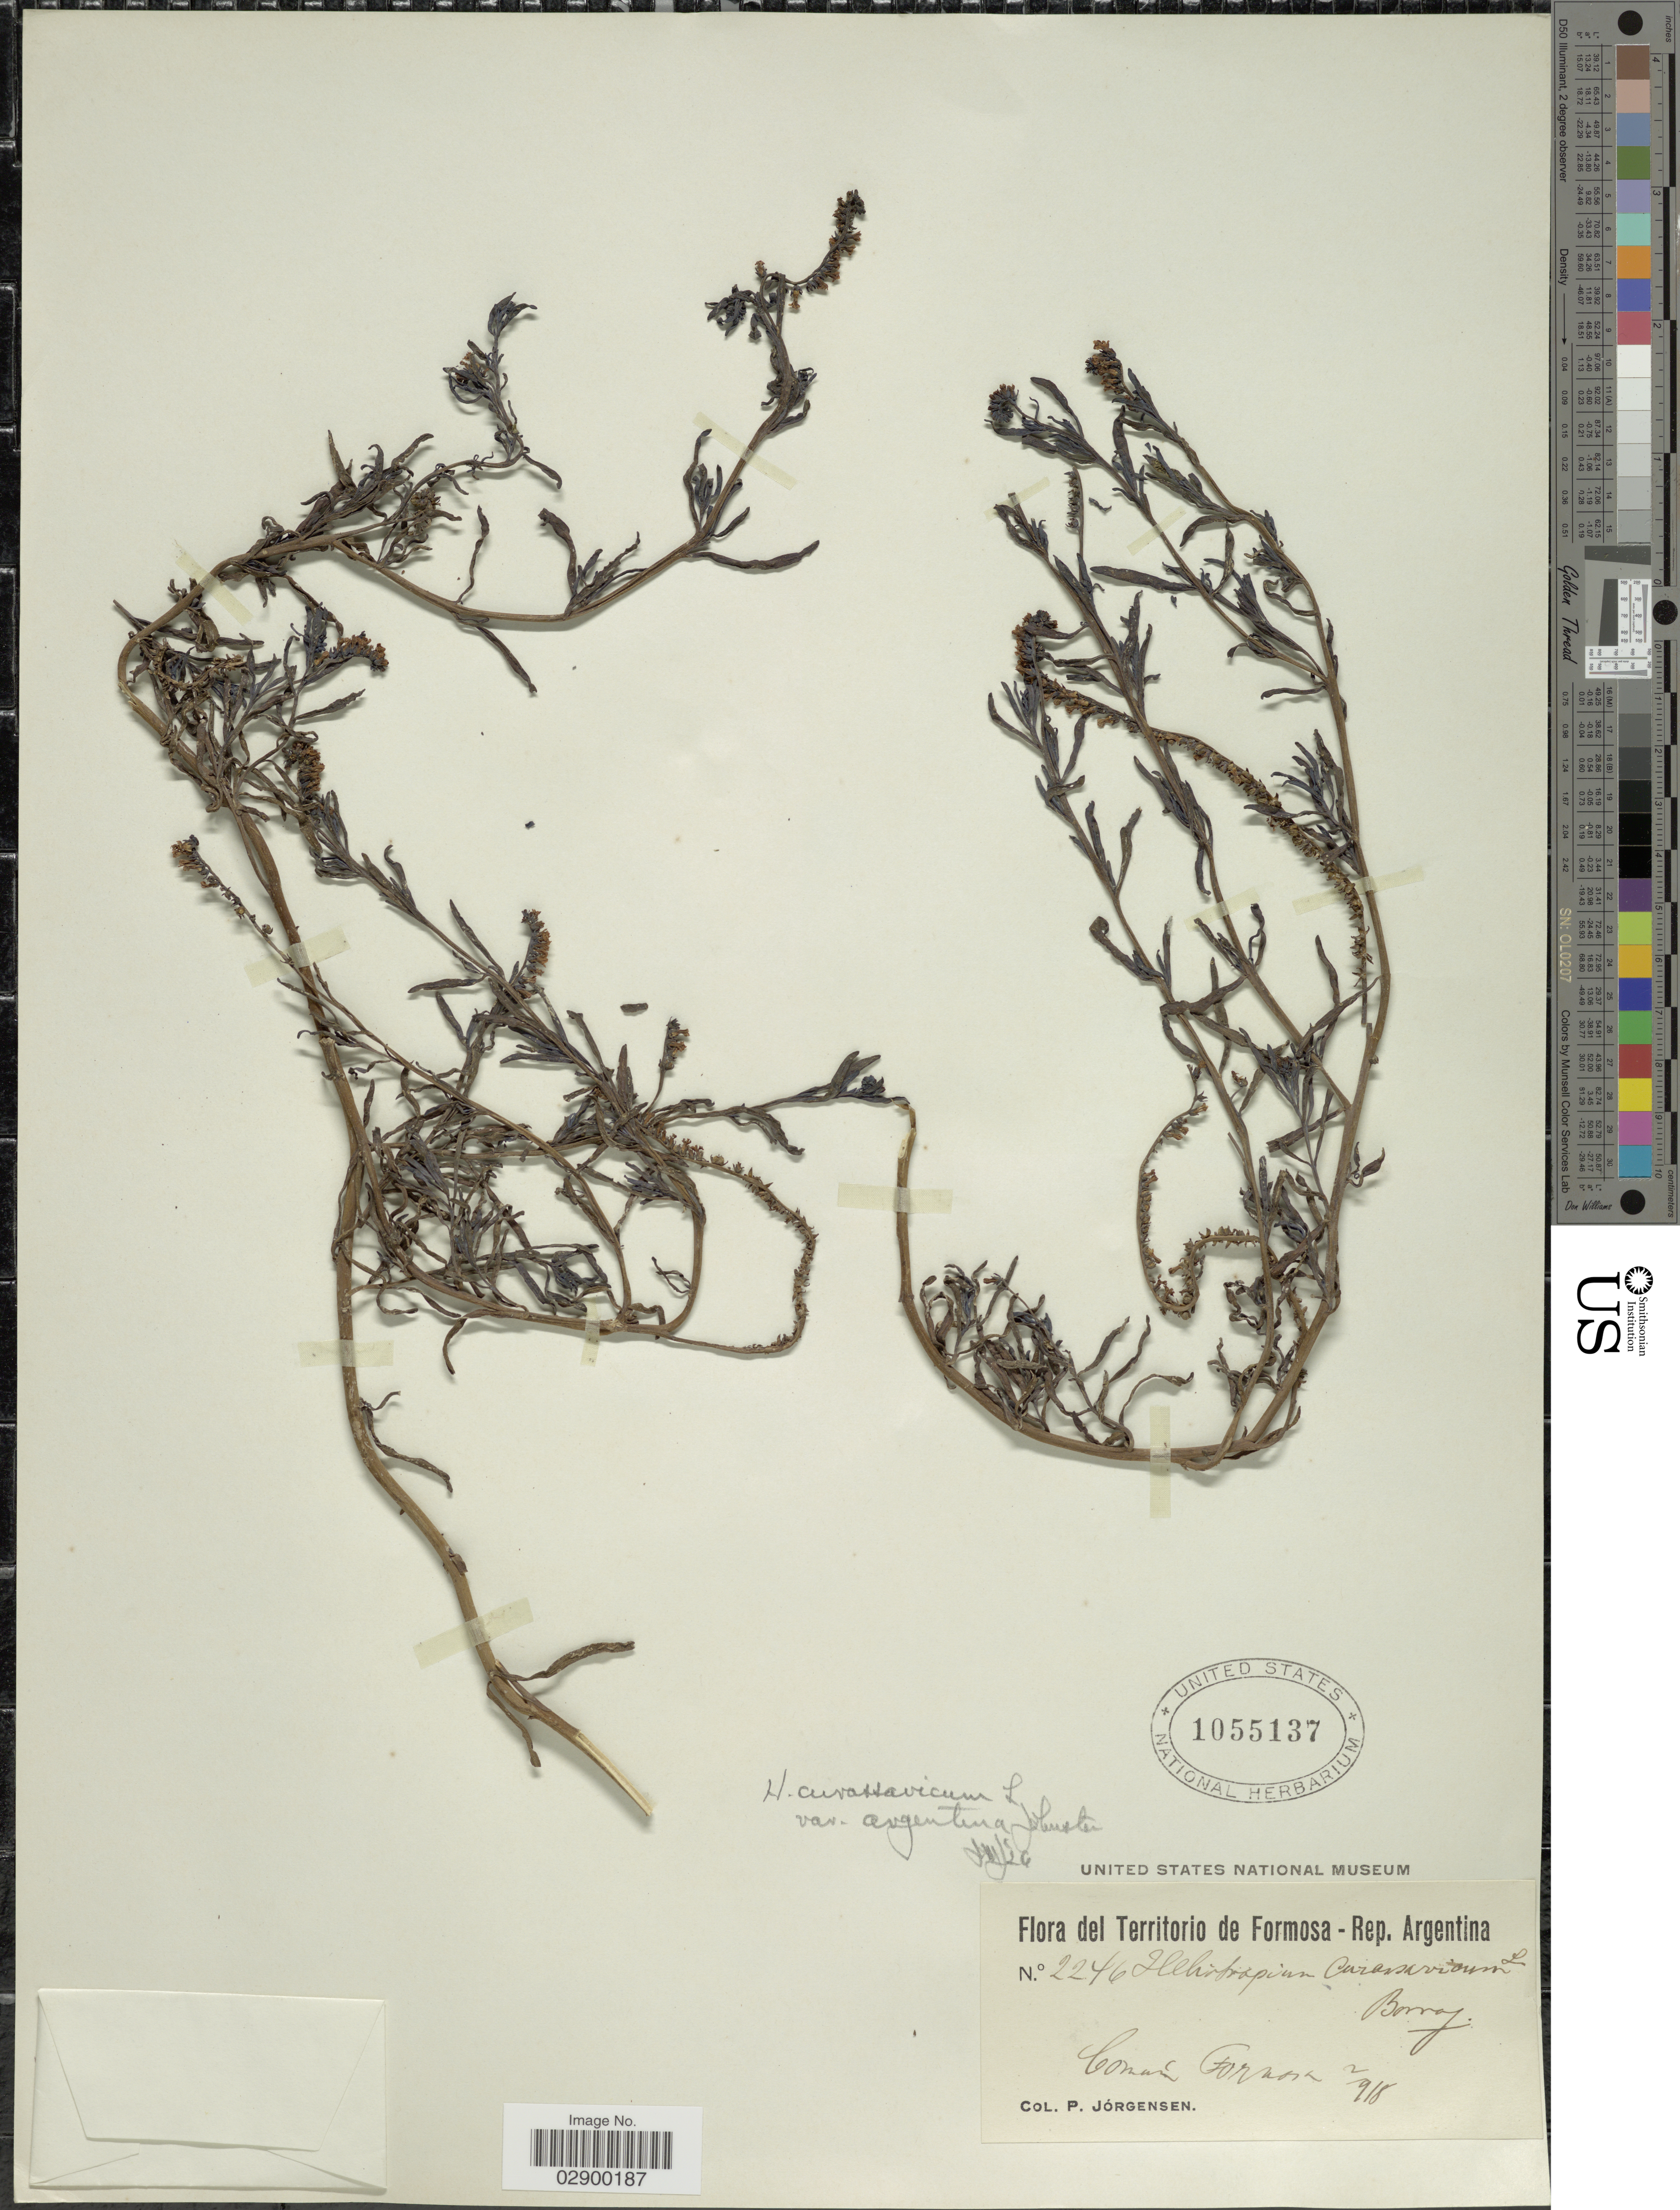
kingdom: Plantae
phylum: Tracheophyta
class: Magnoliopsida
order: Boraginales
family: Heliotropiaceae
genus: Heliotropium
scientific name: Heliotropium curassavicum var. argentinum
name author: I.M. Johnst.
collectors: P. Jörgensen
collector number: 2246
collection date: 1918-02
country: Argentina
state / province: Formosa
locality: Territorio de Formosa - Rep. Argentina, Comán Formosa.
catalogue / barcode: US 1055137